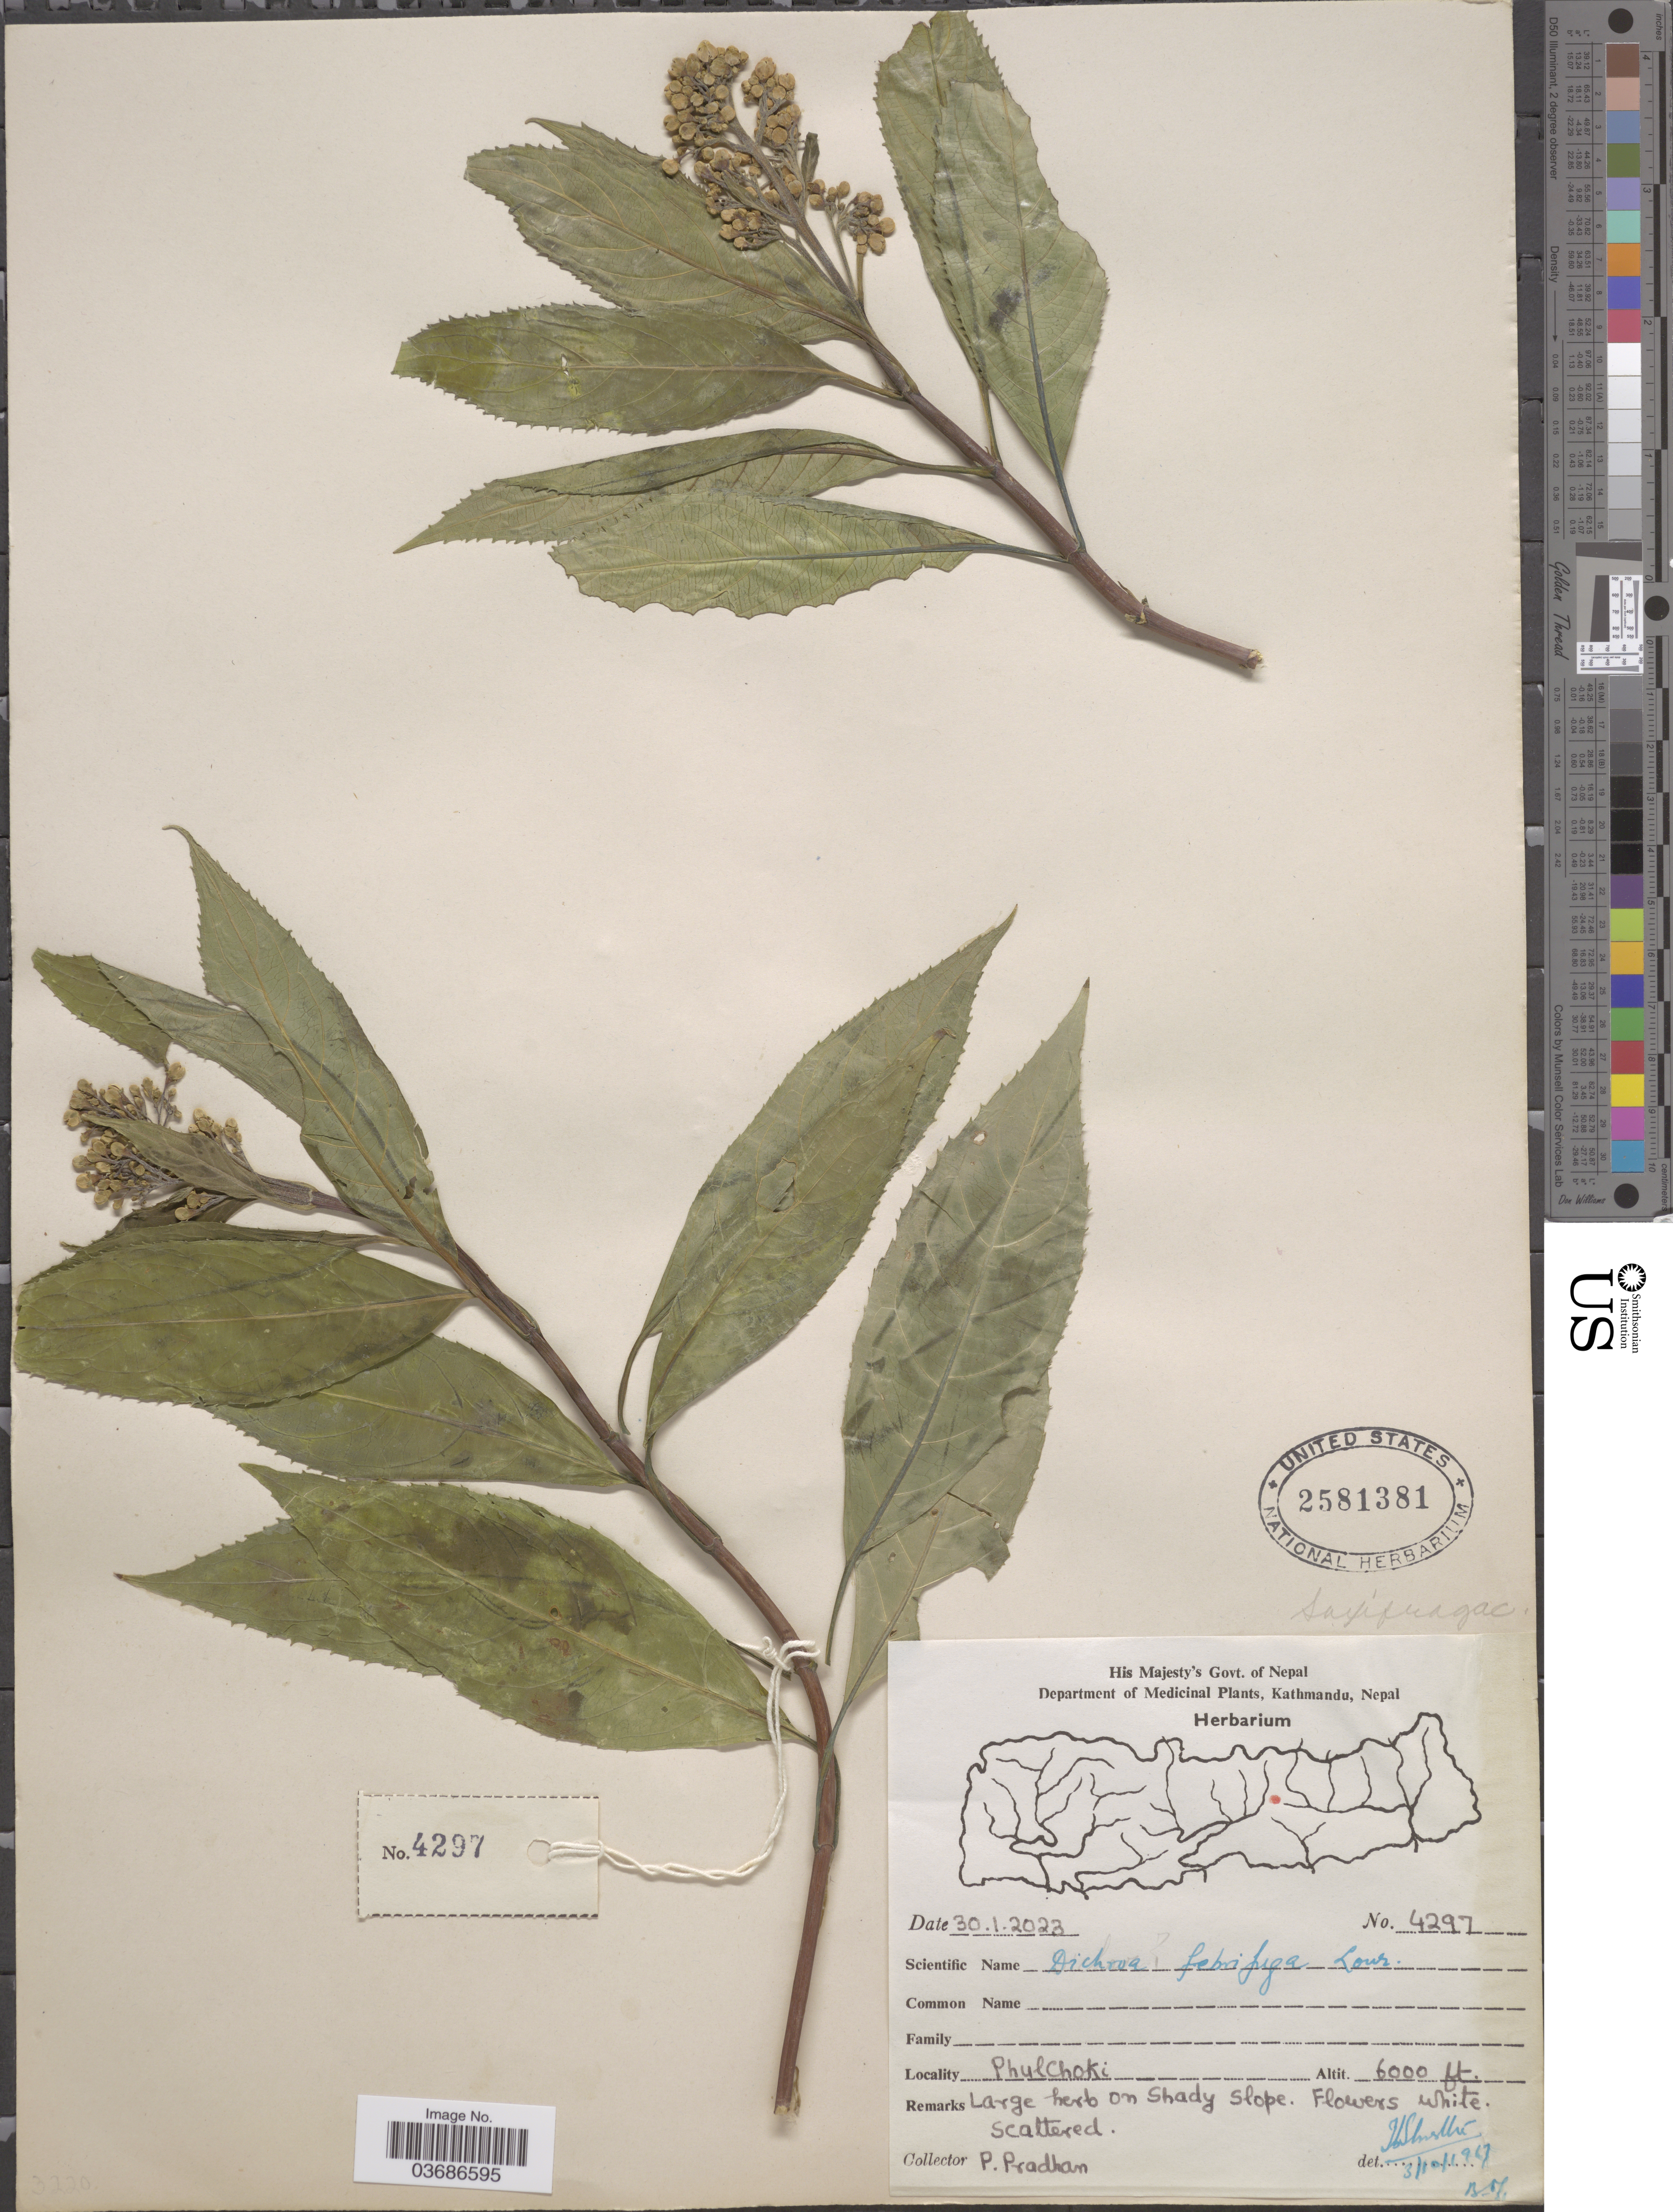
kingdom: Plantae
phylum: Tracheophyta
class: Magnoliopsida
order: Cornales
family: Hydrangeaceae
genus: Hydrangea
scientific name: Hydrangea febrifuga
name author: (Lour.) Y. De Smet & C. Granados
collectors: P. Pradhan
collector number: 4297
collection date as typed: Transcribed d/m/y: 30/1/2023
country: Nepal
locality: Phulchoki.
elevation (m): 1829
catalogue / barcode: US 2581381